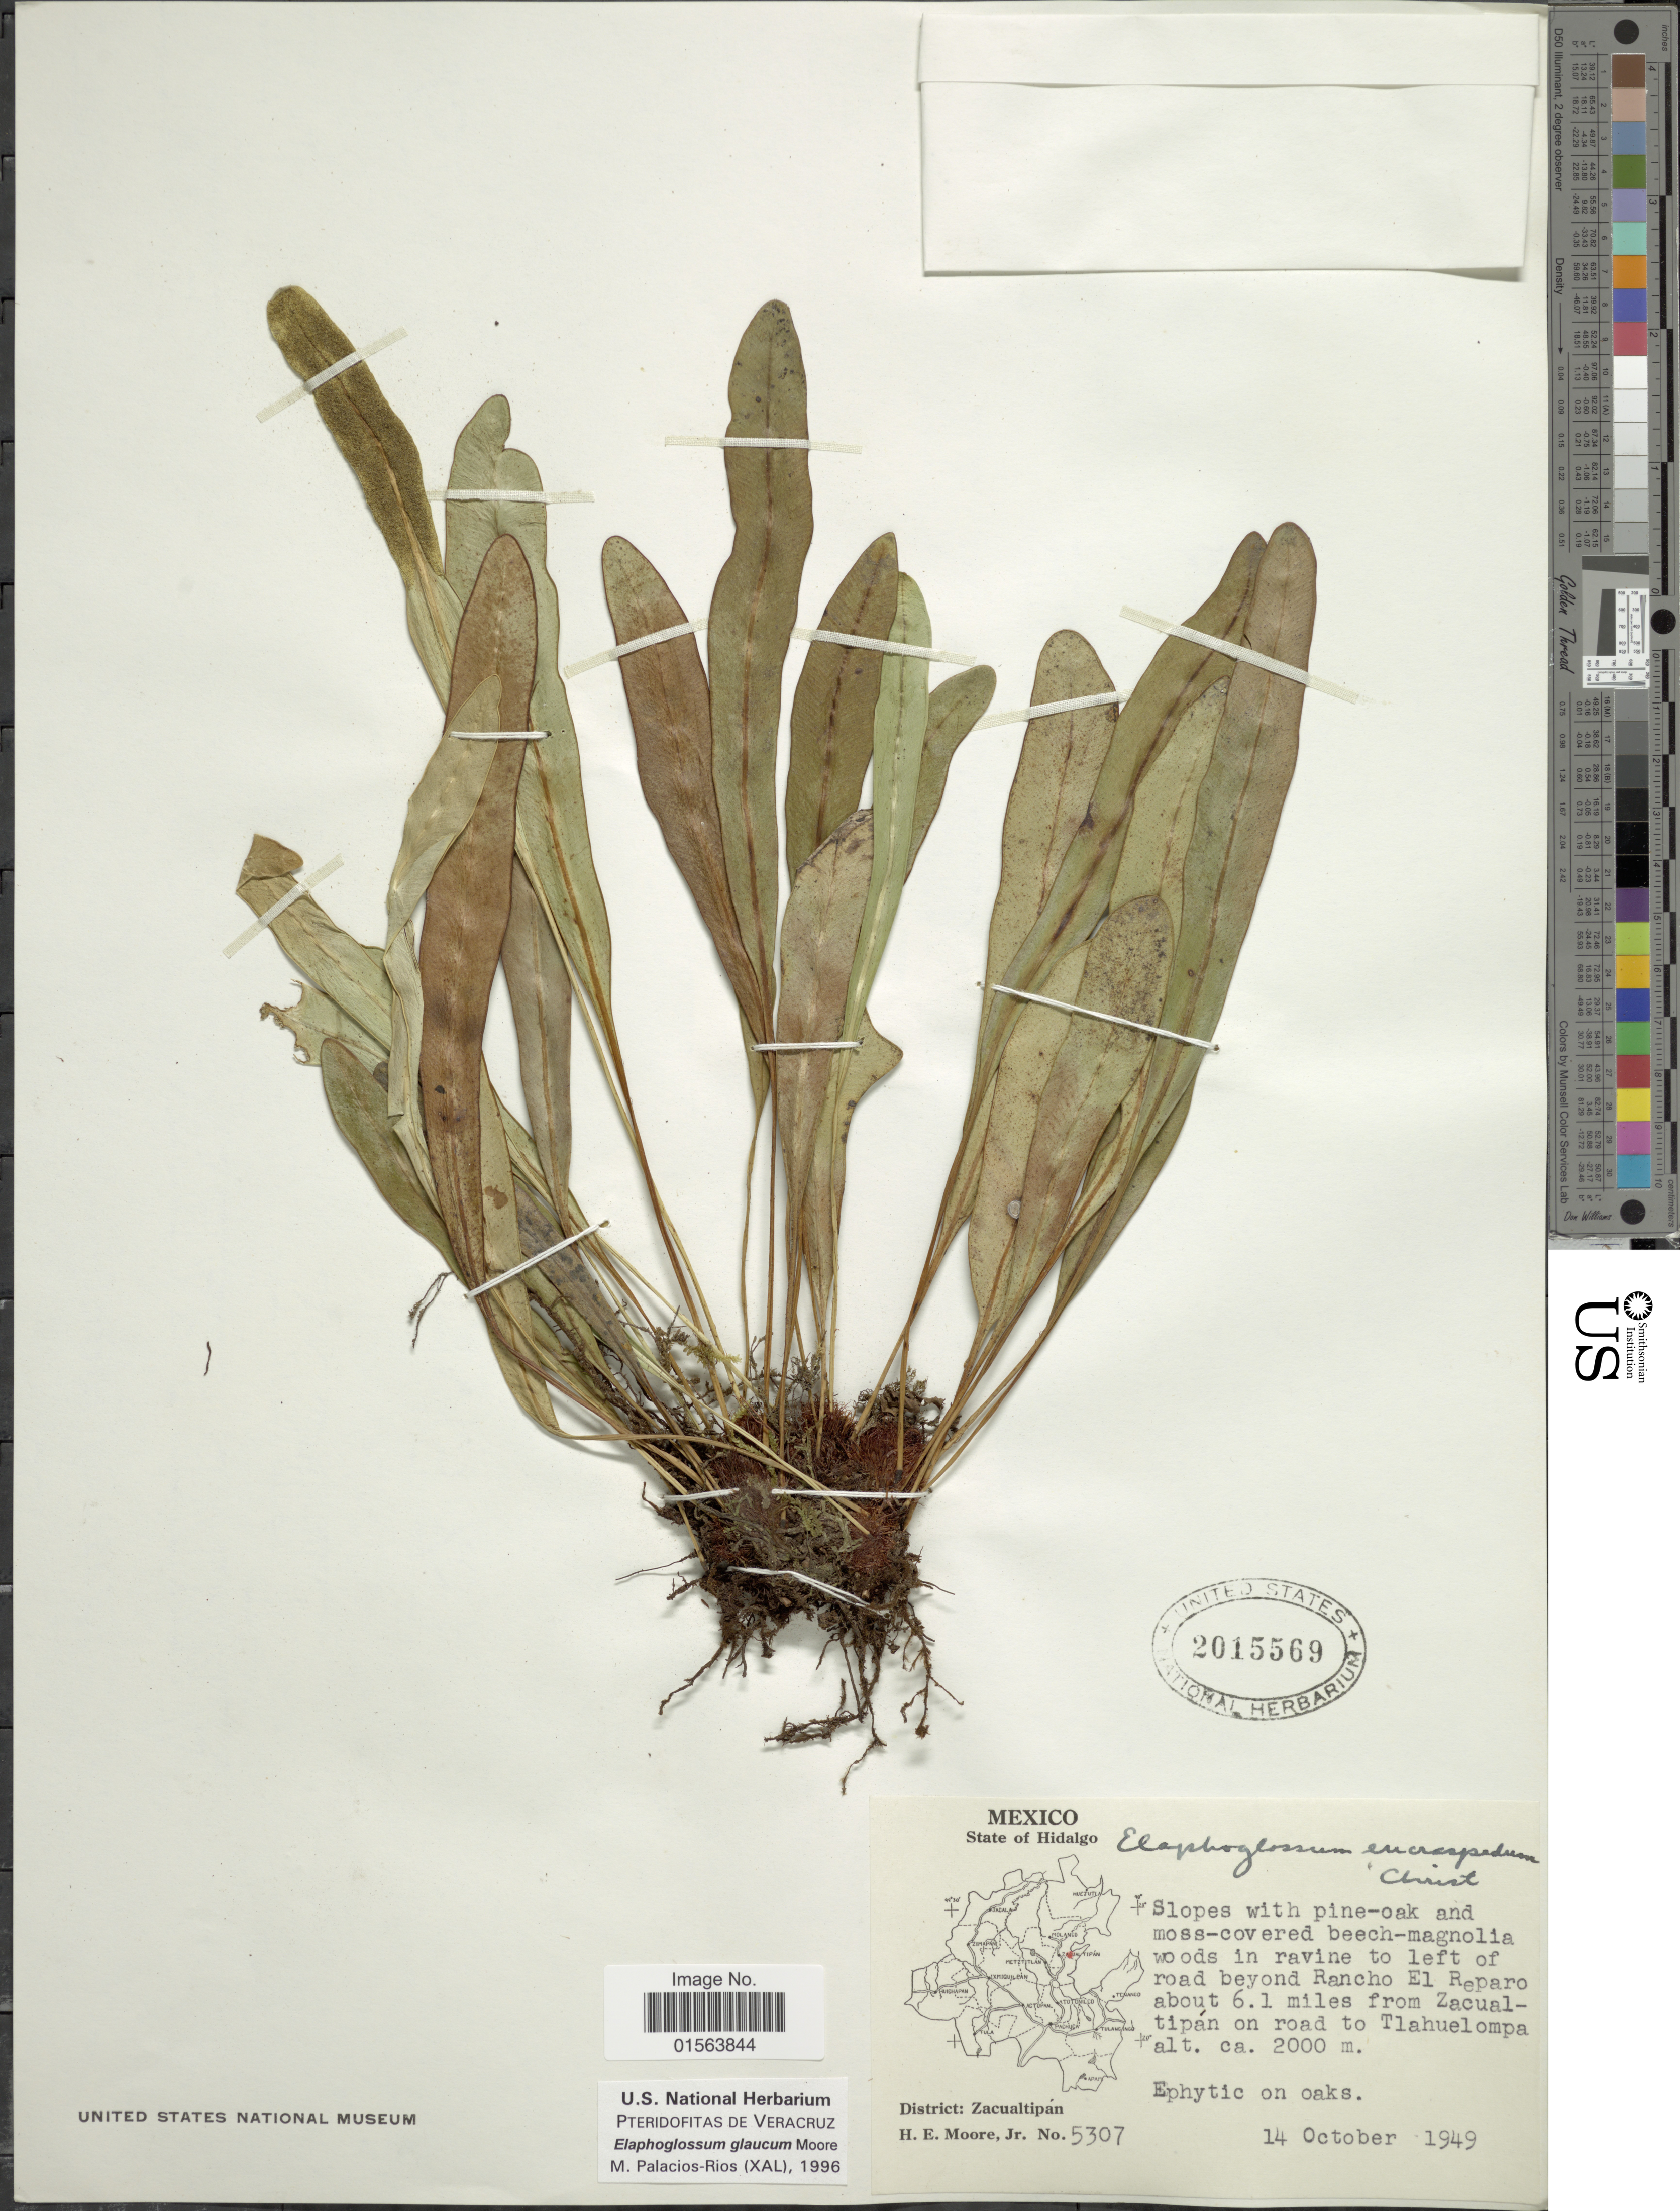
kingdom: Plantae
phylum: Tracheophyta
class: Polypodiopsida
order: Polypodiales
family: Dryopteridaceae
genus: Elaphoglossum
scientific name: Elaphoglossum glaucum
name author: T. Moore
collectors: H. Moore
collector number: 5307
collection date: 1949-10-14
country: Mexico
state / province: Hidalgo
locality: State of Hidalgo, District, Zacualtipan, to left of road beyond Rancho El Reparo about 6.1 miles from Zacualtipan on road to Tlahuelompa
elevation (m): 2000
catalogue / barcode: US 2015569